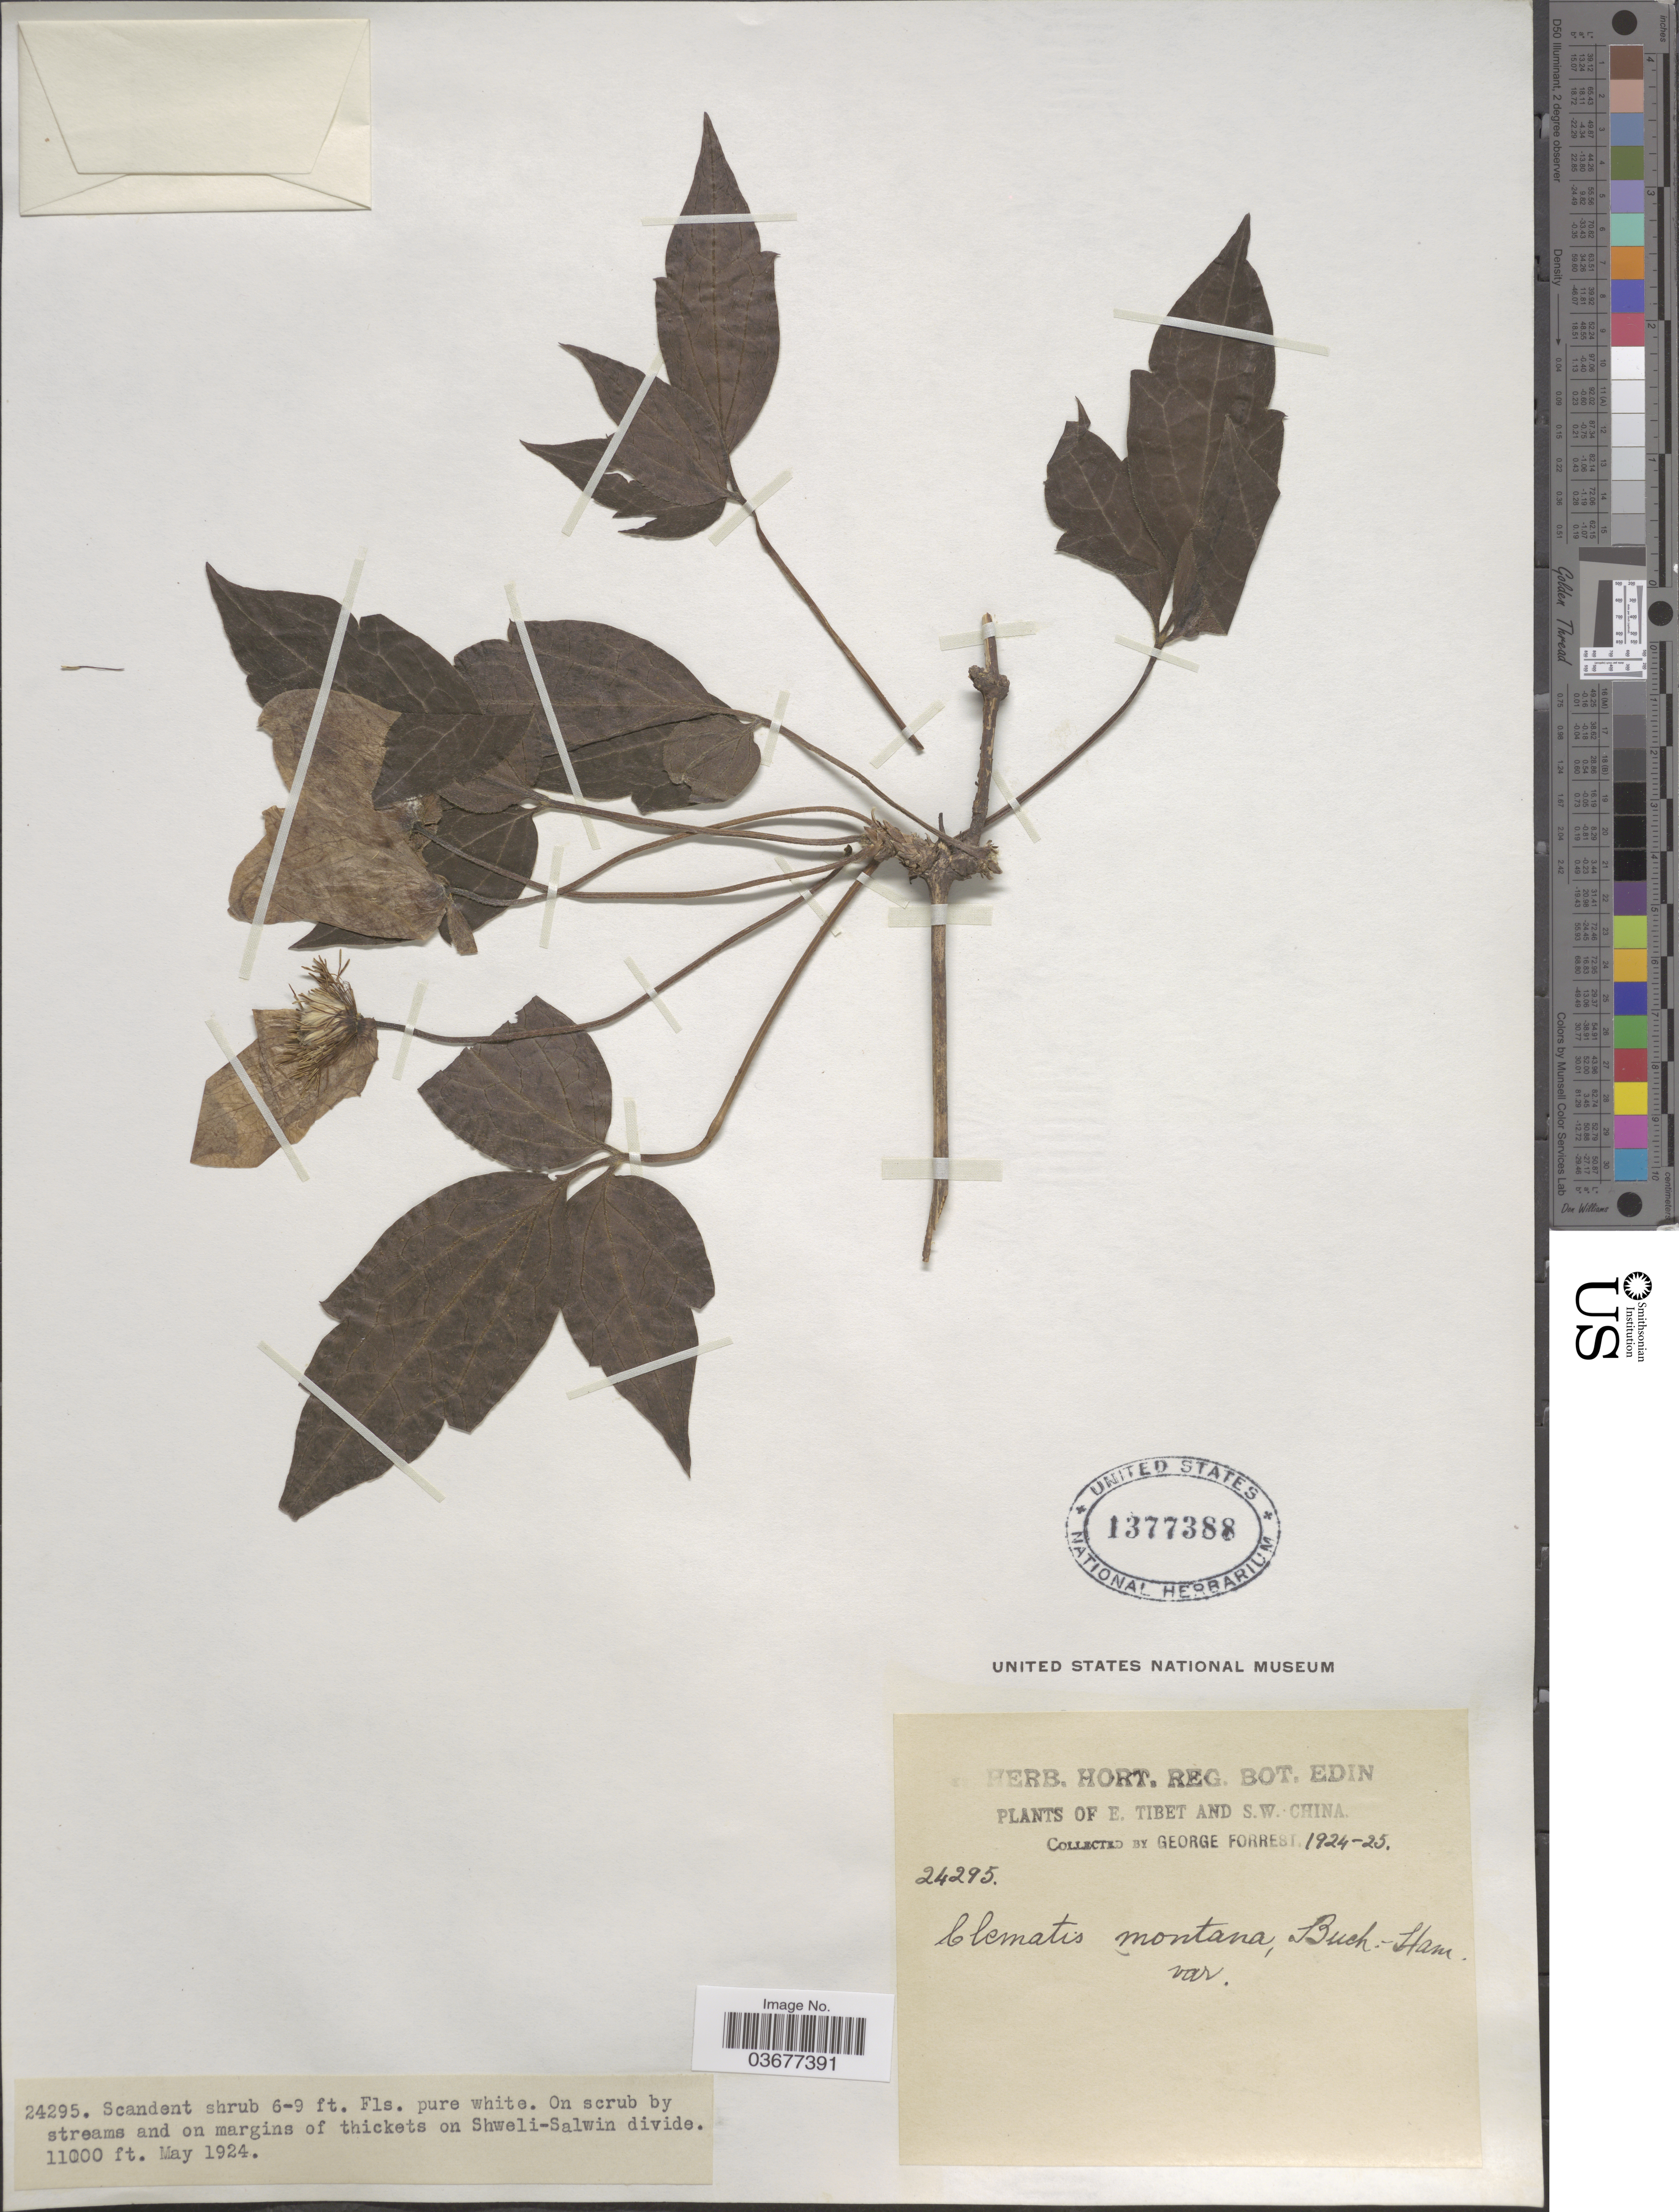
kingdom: Plantae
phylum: Tracheophyta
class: Magnoliopsida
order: Ranunculales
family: Ranunculaceae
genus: Clematis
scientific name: Clematis montana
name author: Buch.-Ham. ex DC.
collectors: G. Forrest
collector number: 24295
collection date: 1924-05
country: China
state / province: Xizang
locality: E. Tibet and S.W. China. On scrub by streams and on margins of thickets on Shweli-Salwin divide.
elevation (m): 3353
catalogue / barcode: US 1377388